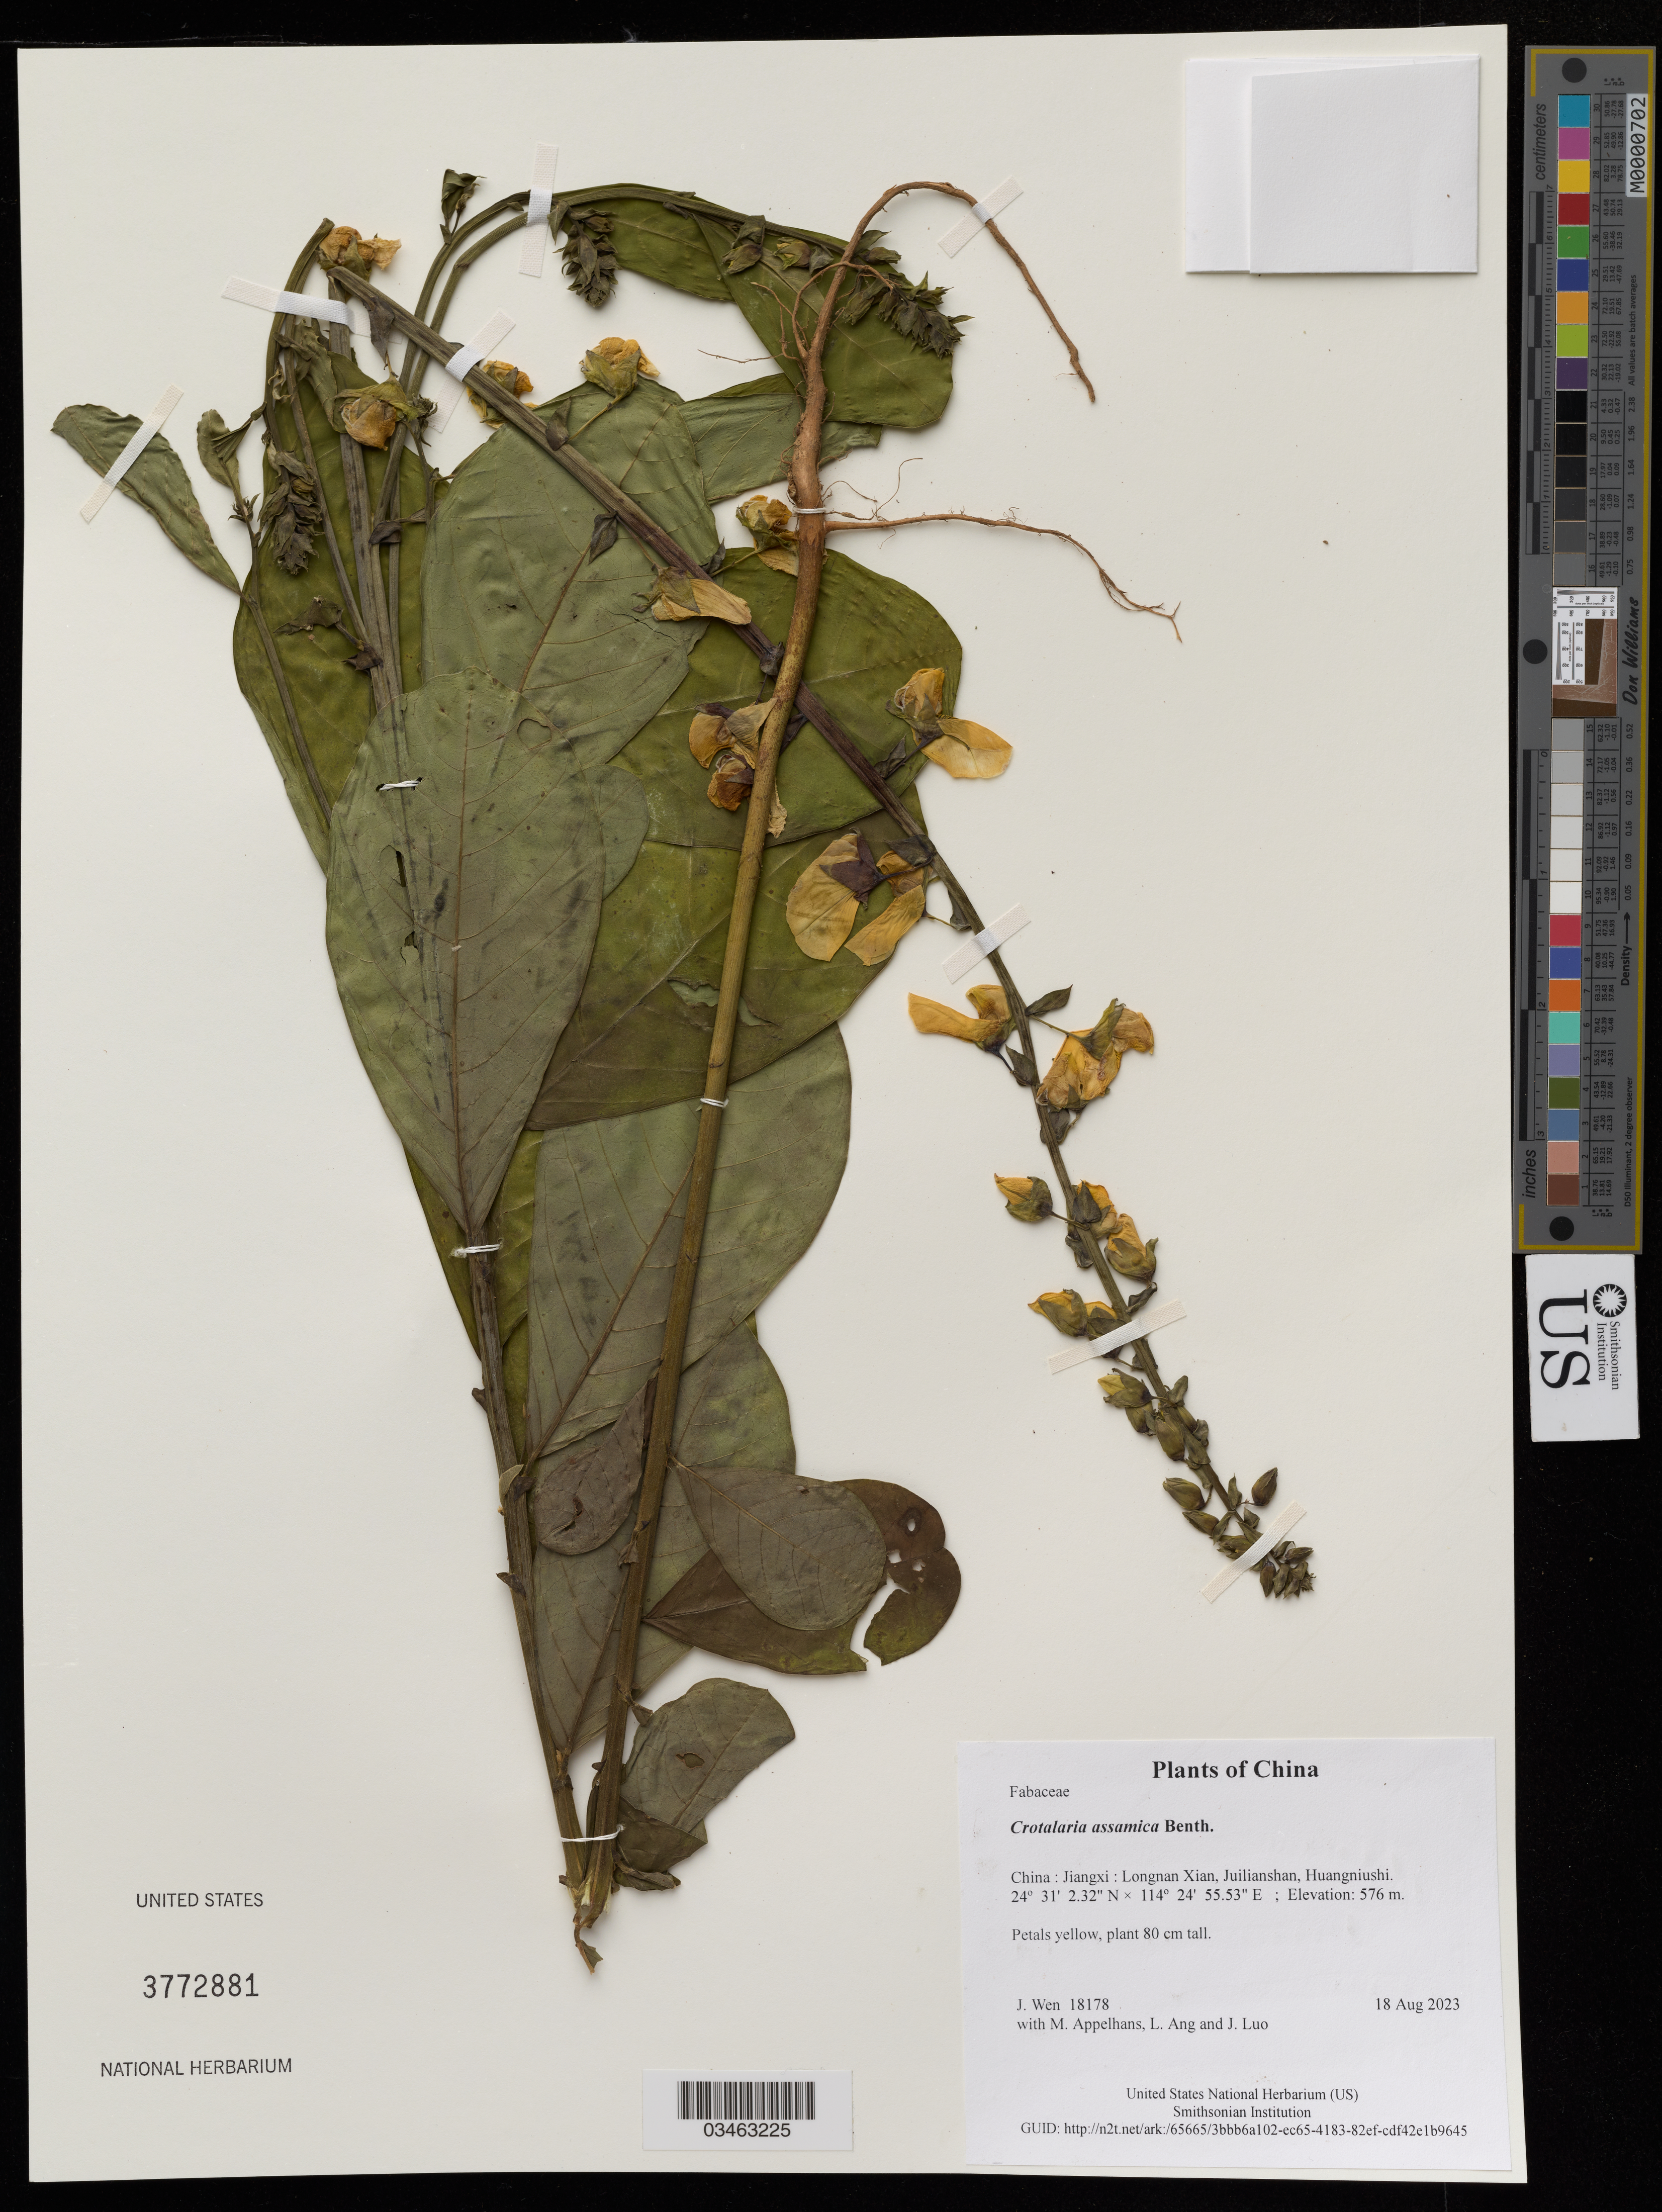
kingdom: Plantae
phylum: Tracheophyta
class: Magnoliopsida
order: Fabales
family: Fabaceae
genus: Crotalaria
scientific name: Crotalaria assamica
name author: Benth.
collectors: J. Wen, M. Appelhans, L. Ang & J. Luo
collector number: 18178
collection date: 2023-08-18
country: China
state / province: Jiangxi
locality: Longnan Xian, Juilianshan, Huangniushi.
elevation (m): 576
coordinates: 24.517312 N, 114.415424 E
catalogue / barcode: US 3772881